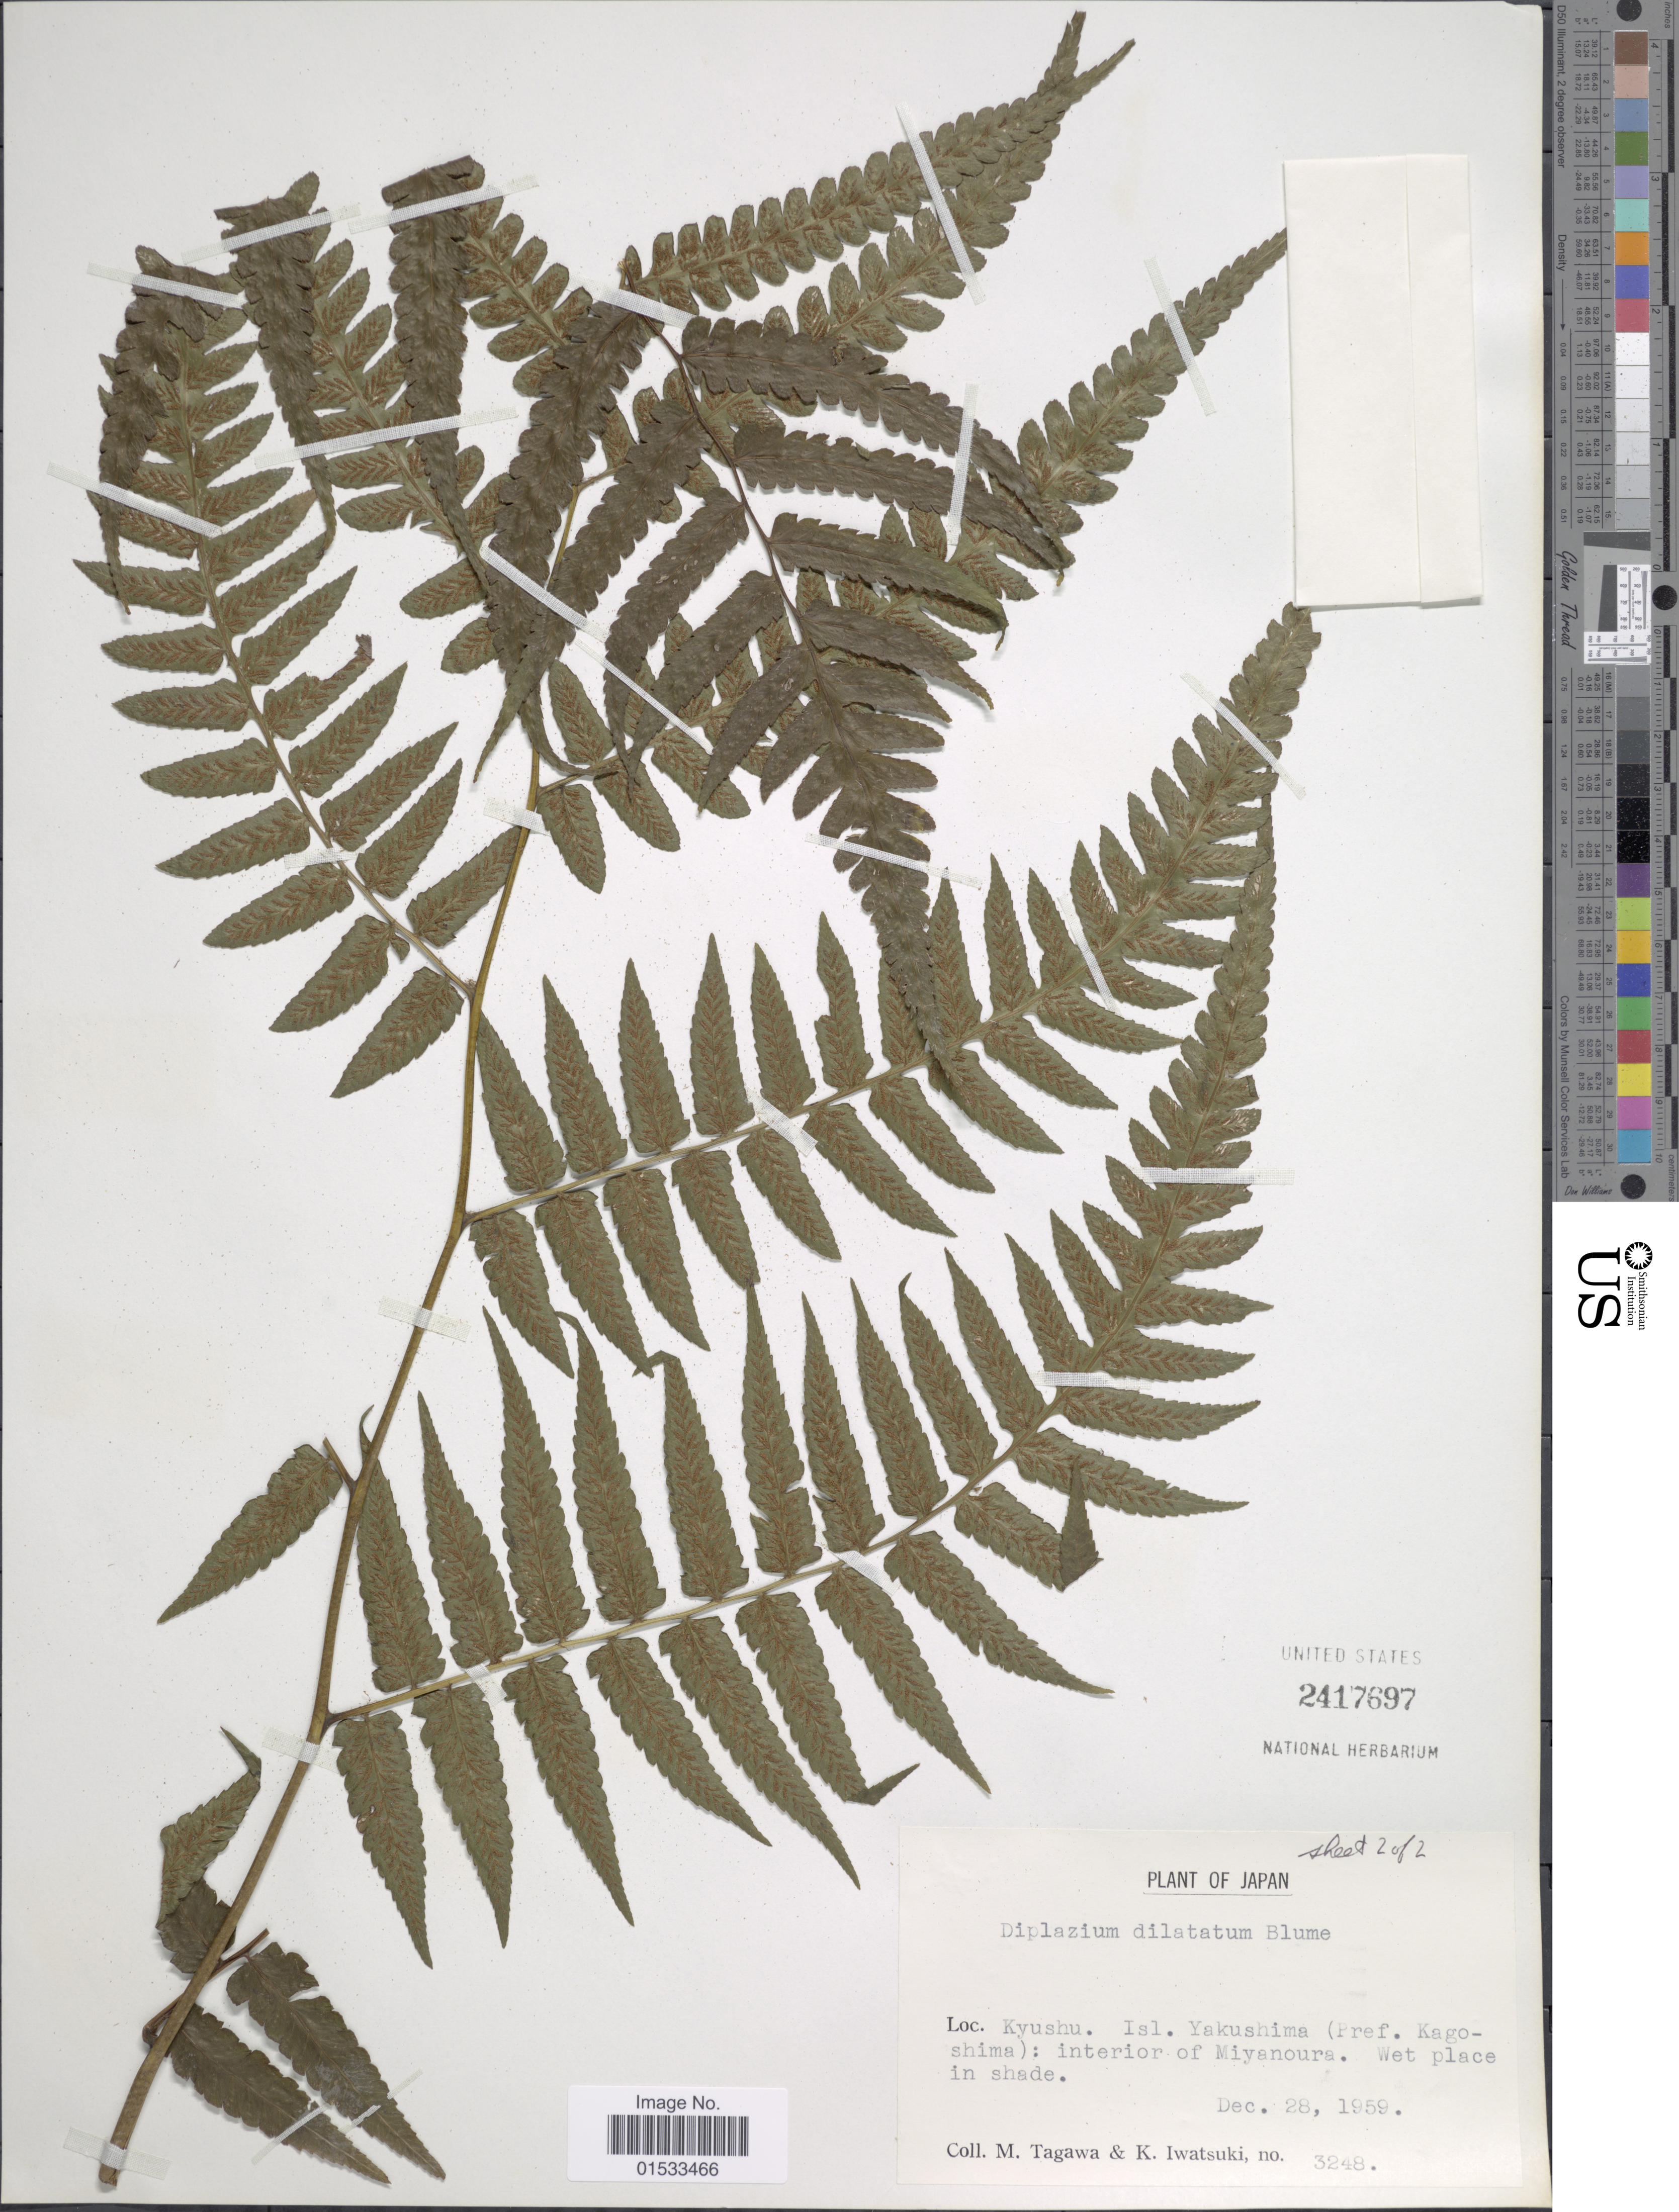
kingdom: Plantae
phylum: Tracheophyta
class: Polypodiopsida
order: Polypodiales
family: Athyriaceae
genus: Diplazium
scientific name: Diplazium dilatatum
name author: Blume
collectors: M. Tagawa & K. Iwatsuki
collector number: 3248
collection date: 1959-12-28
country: Japan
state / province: Kagosima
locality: Kyushu, Isl. Yakushima, interior of Miyanoura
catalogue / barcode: US 2417697